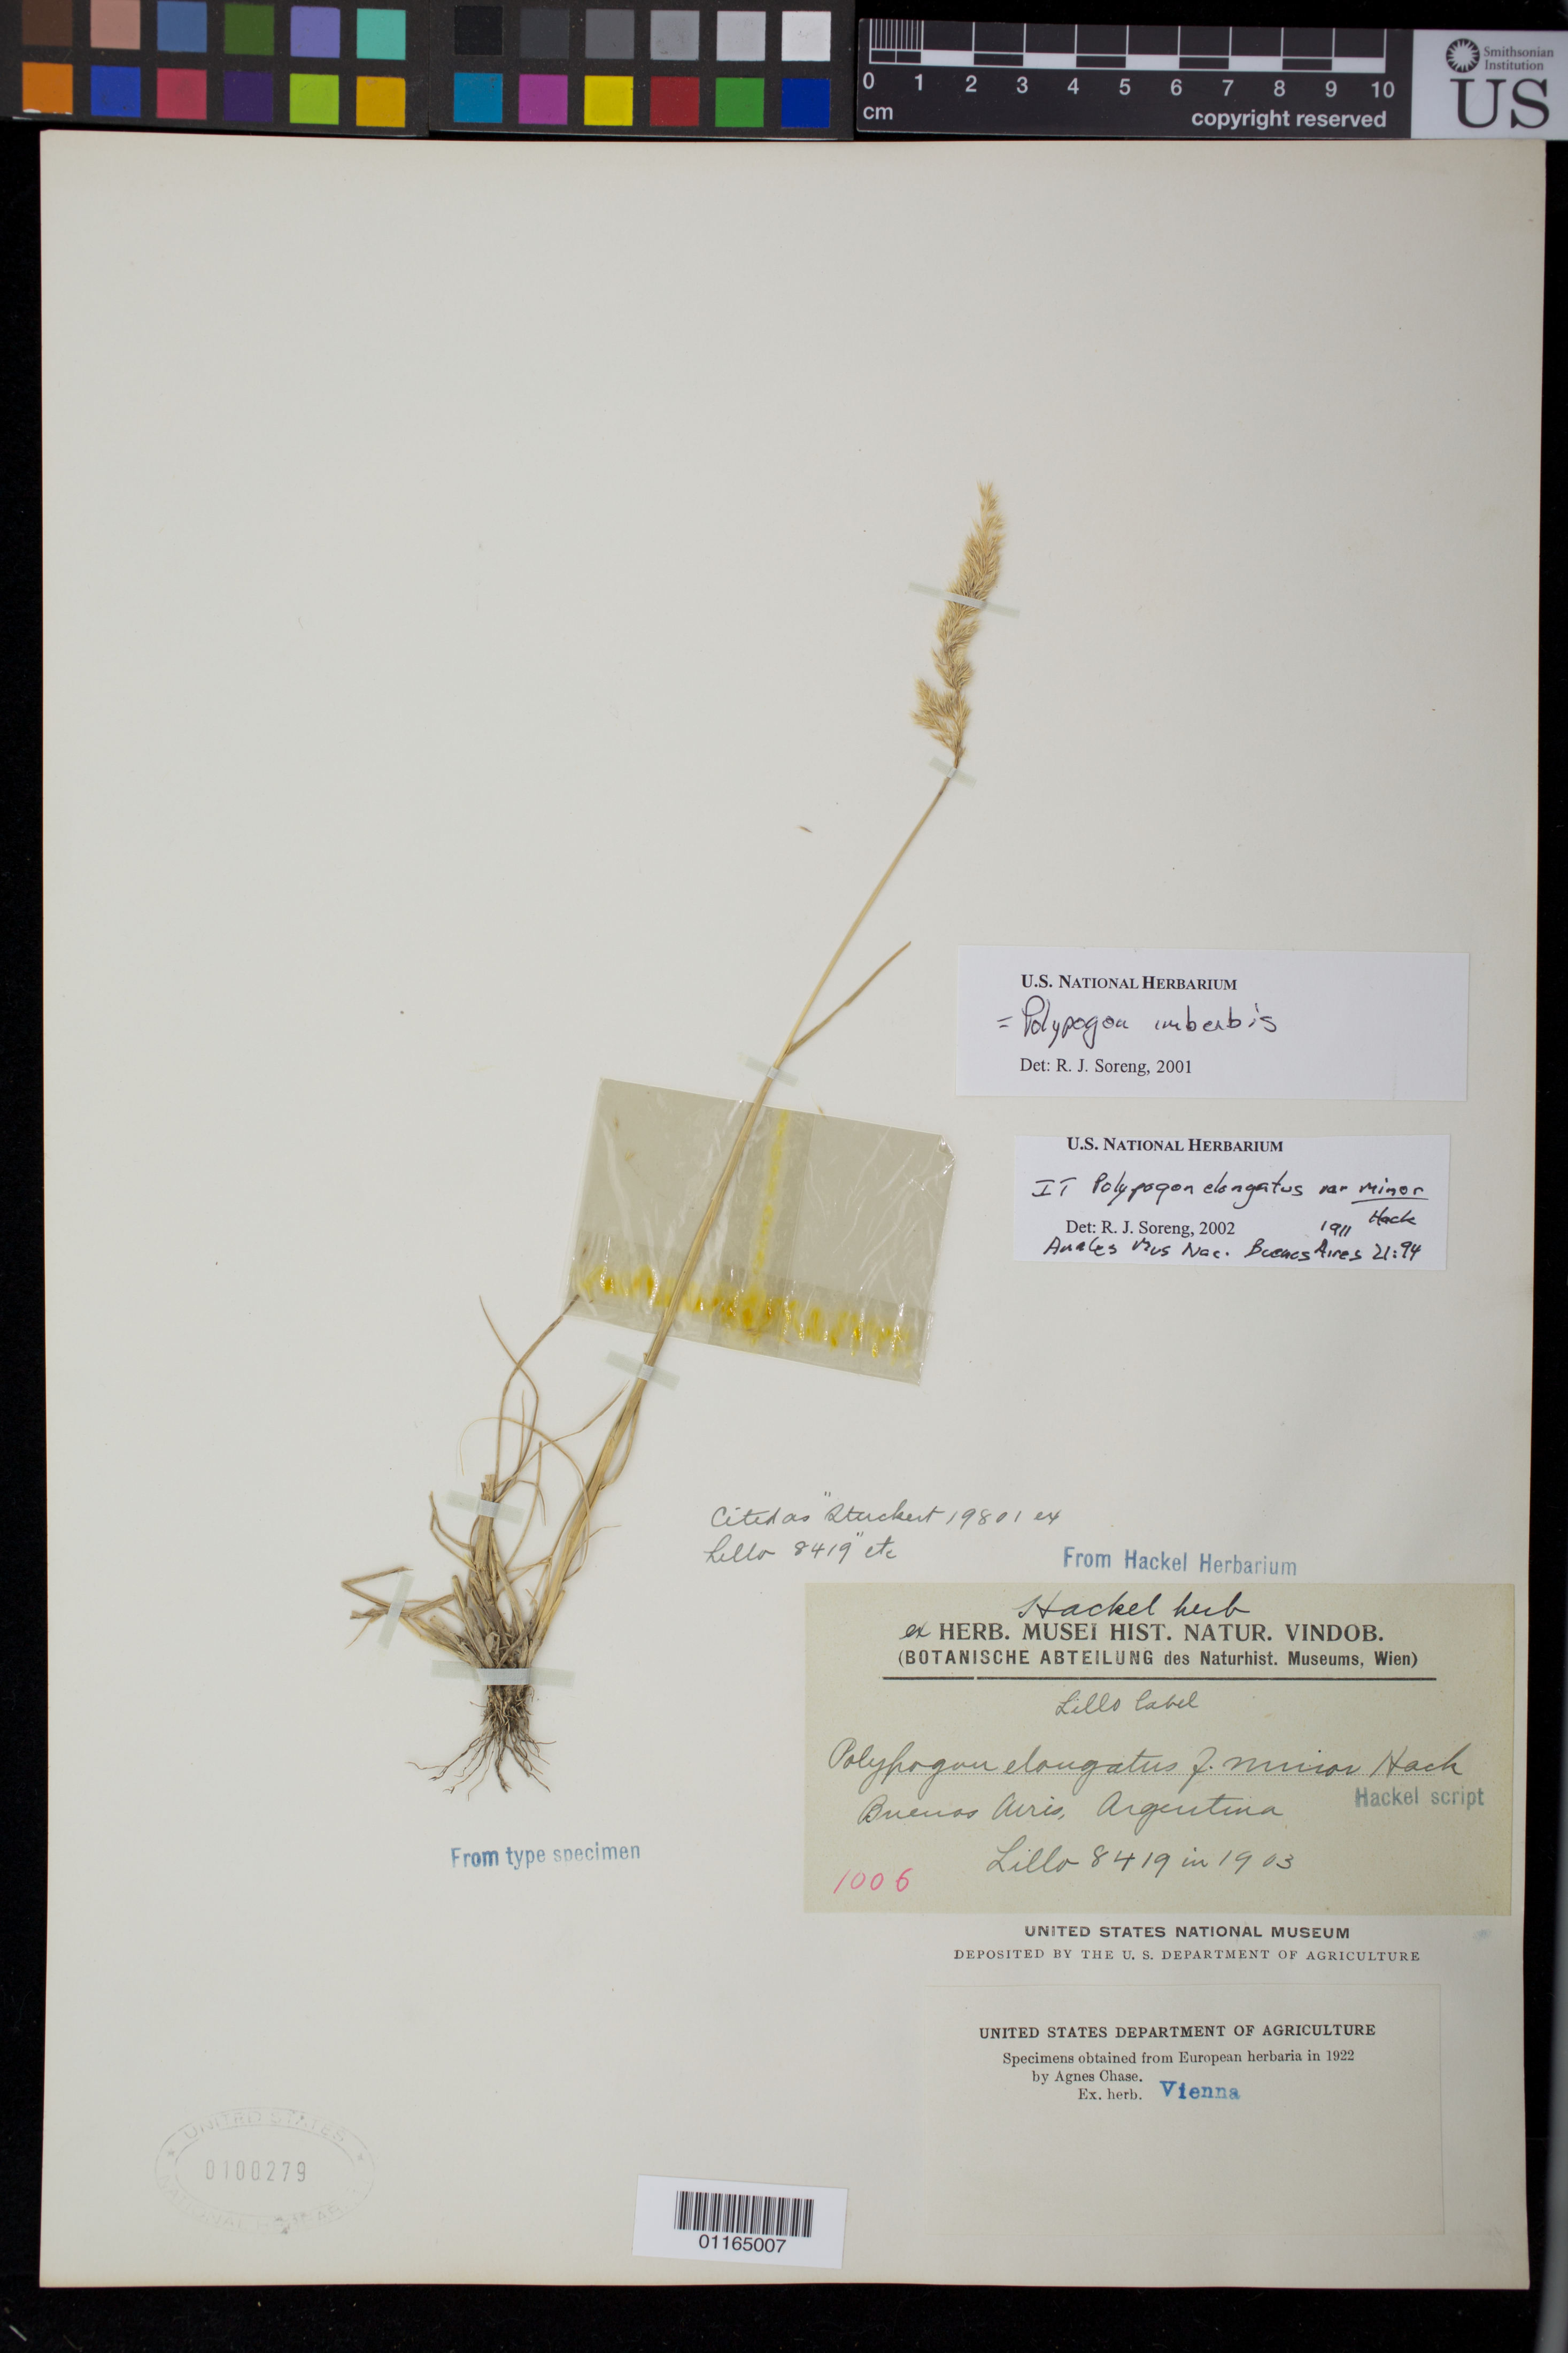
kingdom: Plantae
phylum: Tracheophyta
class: Liliopsida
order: Poales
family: Poaceae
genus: Polypogon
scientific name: Polypogon elongatus f. minor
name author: Hack.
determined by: Soreng, Robert J., Research Associate (BOT), Smithsonian Institution - National Museum of Natural History (UNITED STATES)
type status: Isotype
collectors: M. Lillo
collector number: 8419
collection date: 1903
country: Argentina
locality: Buenos Aires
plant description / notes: ex herb Hackel (Vienna)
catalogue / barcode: US 100279